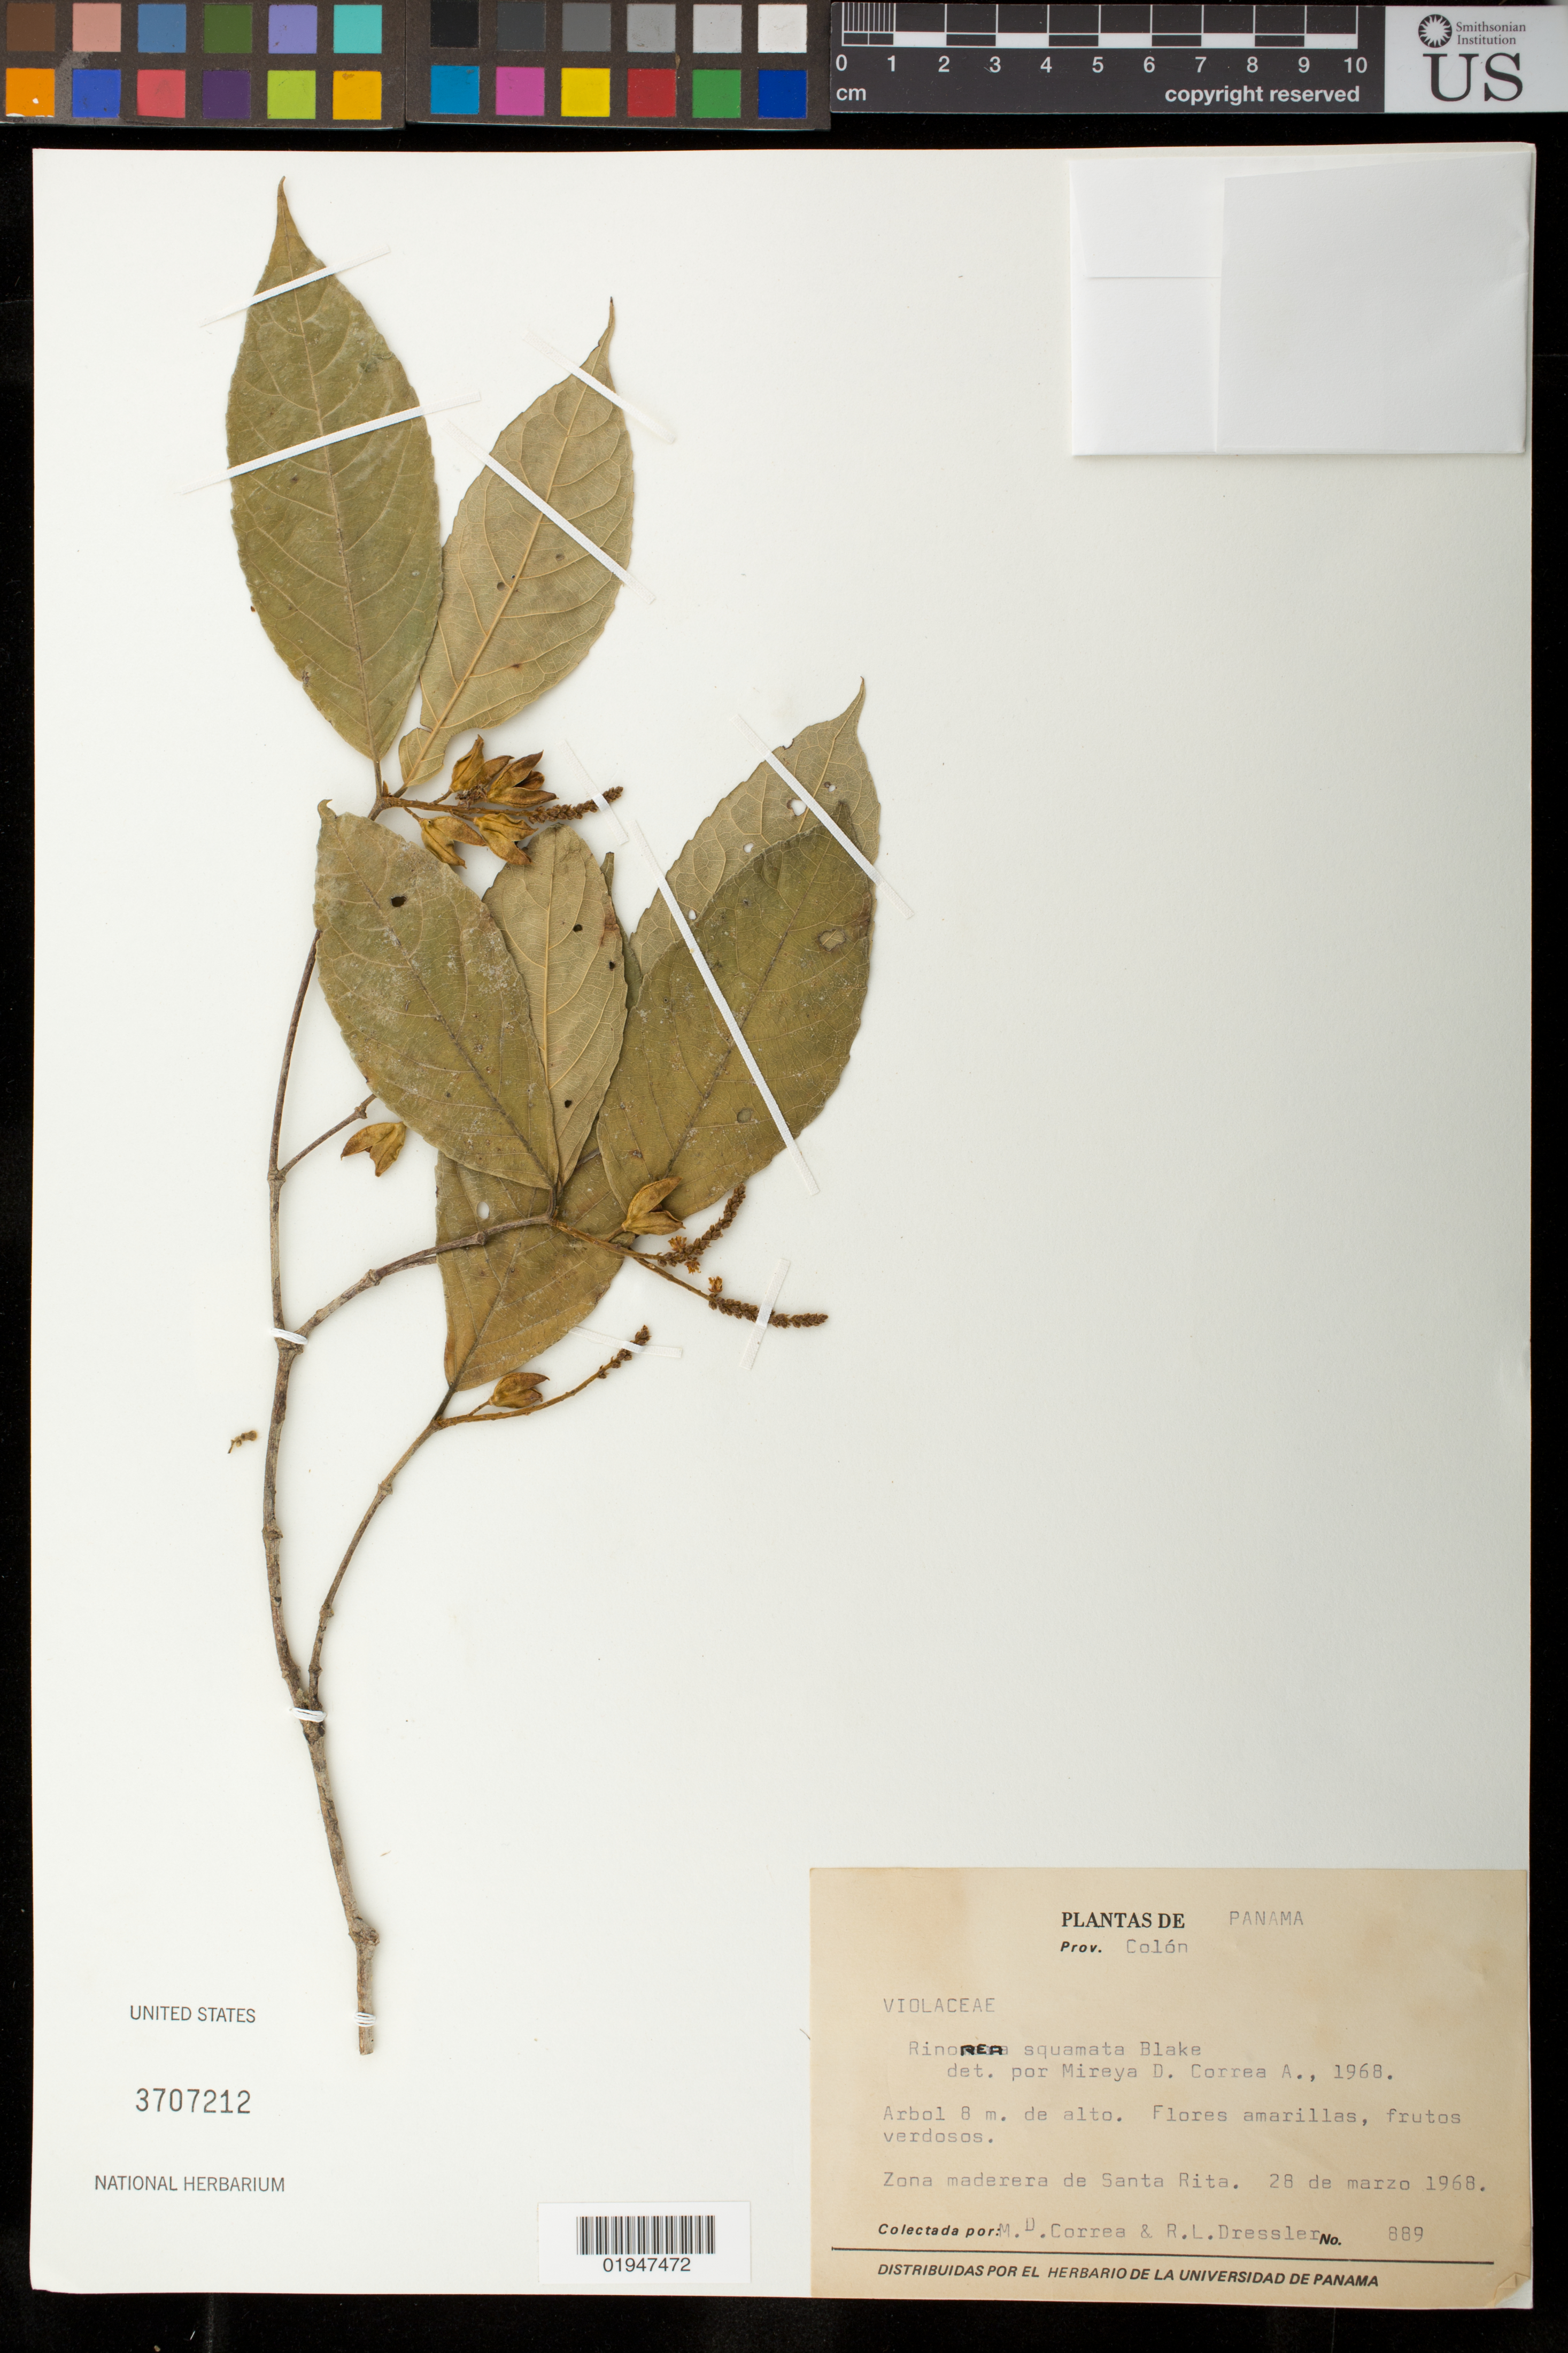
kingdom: Plantae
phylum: Tracheophyta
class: Magnoliopsida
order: Malpighiales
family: Violaceae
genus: Rinorea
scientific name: Rinorea squamata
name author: S.F. Blake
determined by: Corrêa-A., M. D.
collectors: M. D. Corrêa-A.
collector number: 889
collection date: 1968-03-28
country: Panama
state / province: Colón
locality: Santa Rita, zona maderera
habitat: Zona maderera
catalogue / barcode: US 3707212